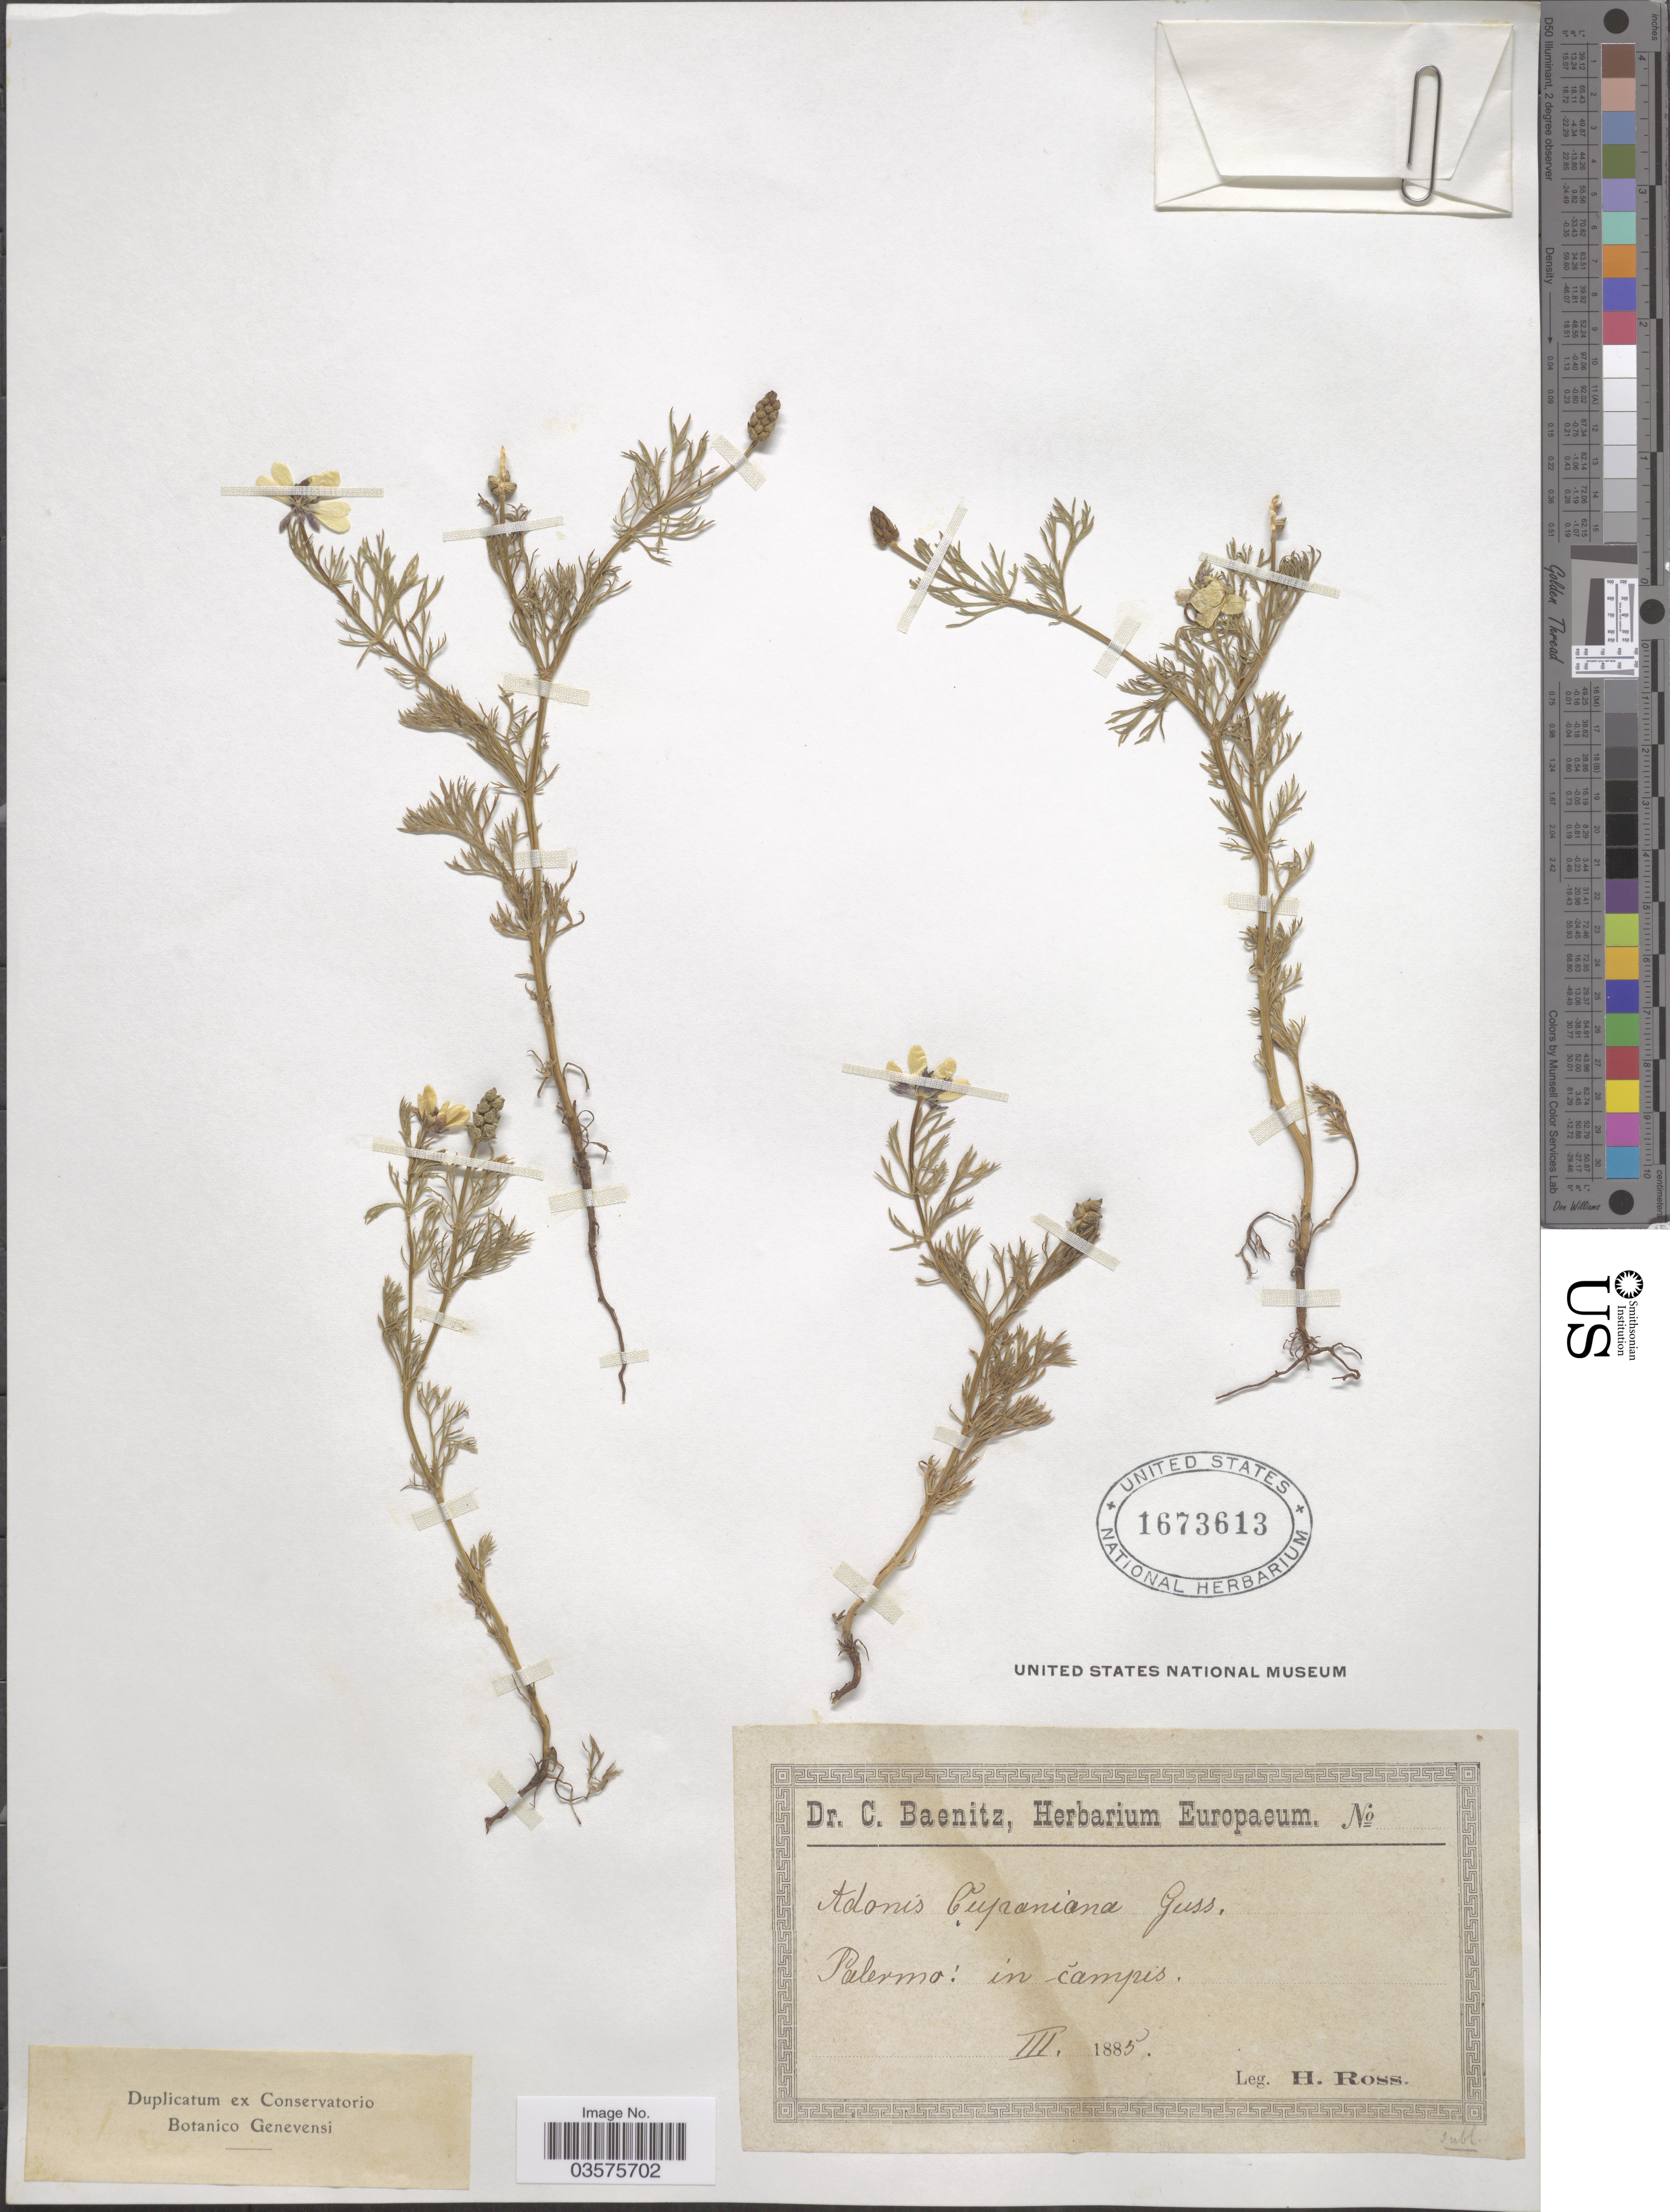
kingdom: Plantae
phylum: Tracheophyta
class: Magnoliopsida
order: Ranunculales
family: Ranunculaceae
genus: Adonis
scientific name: Adonis cupaniana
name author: Gussone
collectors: H. Ross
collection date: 1885-03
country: Italy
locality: Palermo: in campis.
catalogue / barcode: US 1673613